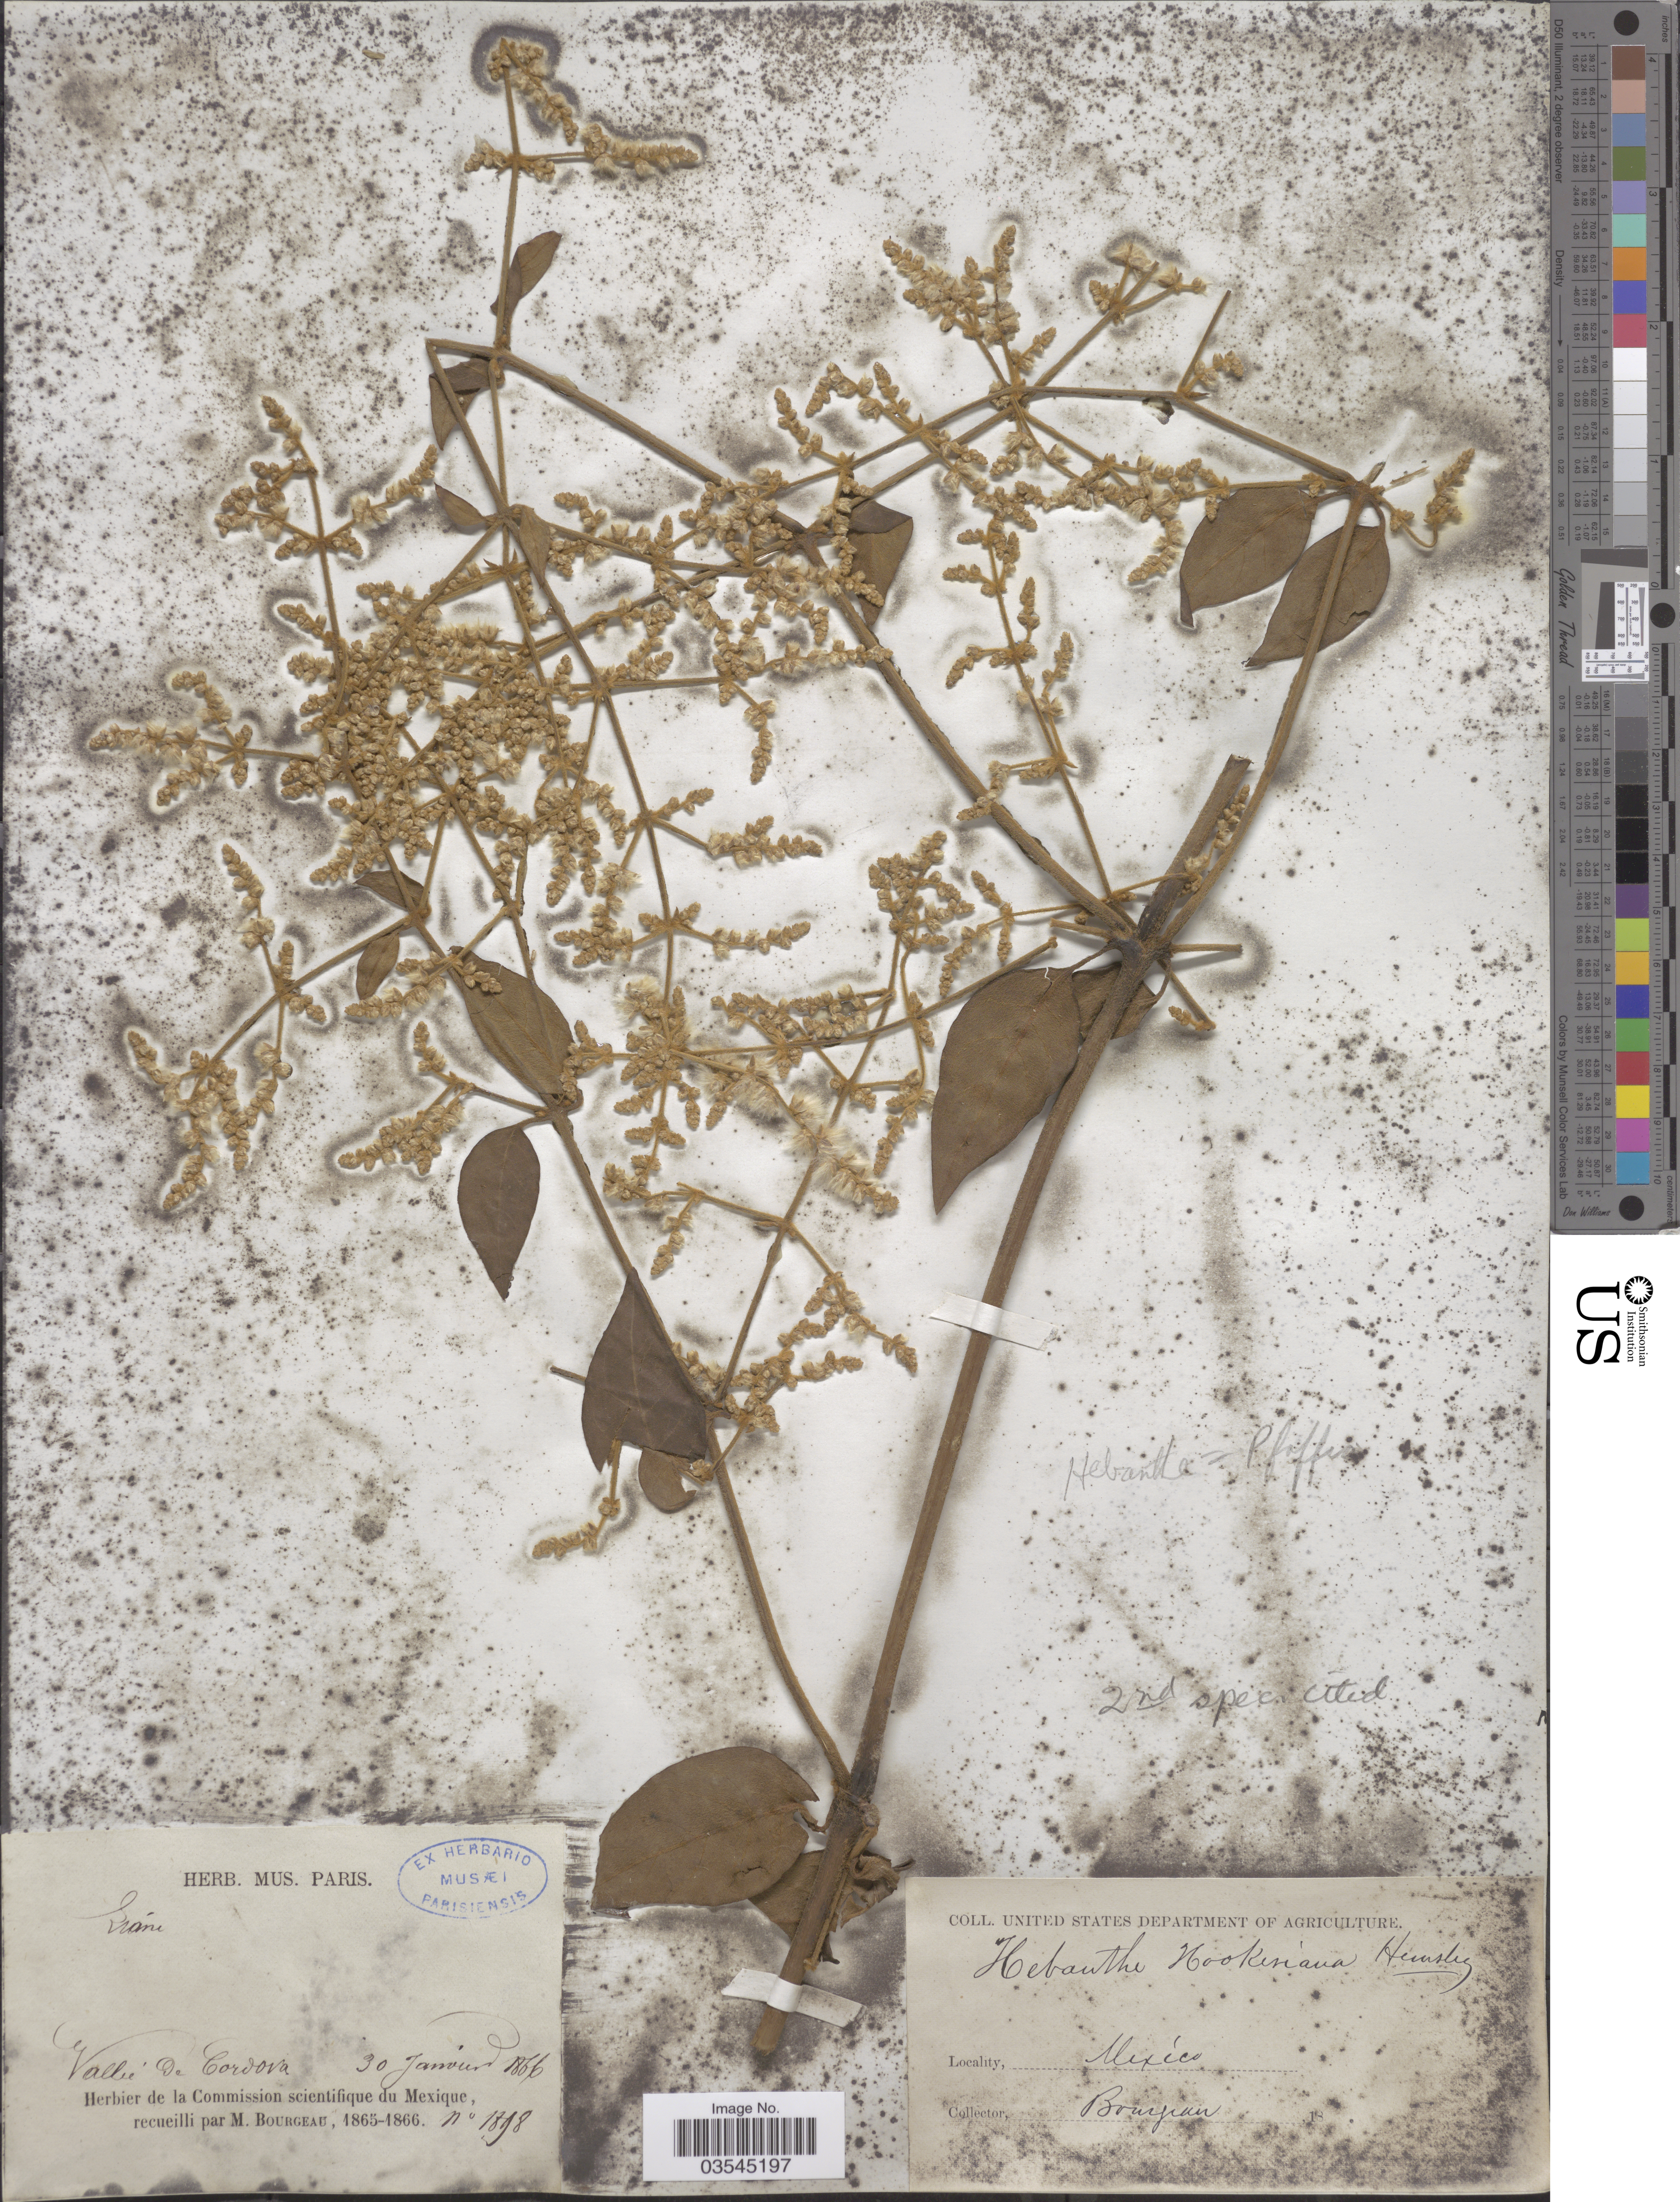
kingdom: Plantae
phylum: Tracheophyta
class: Magnoliopsida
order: Caryophyllales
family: Amaranthaceae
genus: Pfaffia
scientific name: Pfaffia hookeriana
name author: (Hemsl.) Greenm.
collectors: M. Bourgeau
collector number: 1898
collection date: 1866-01-30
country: Mexico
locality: Valleé de Cordova.